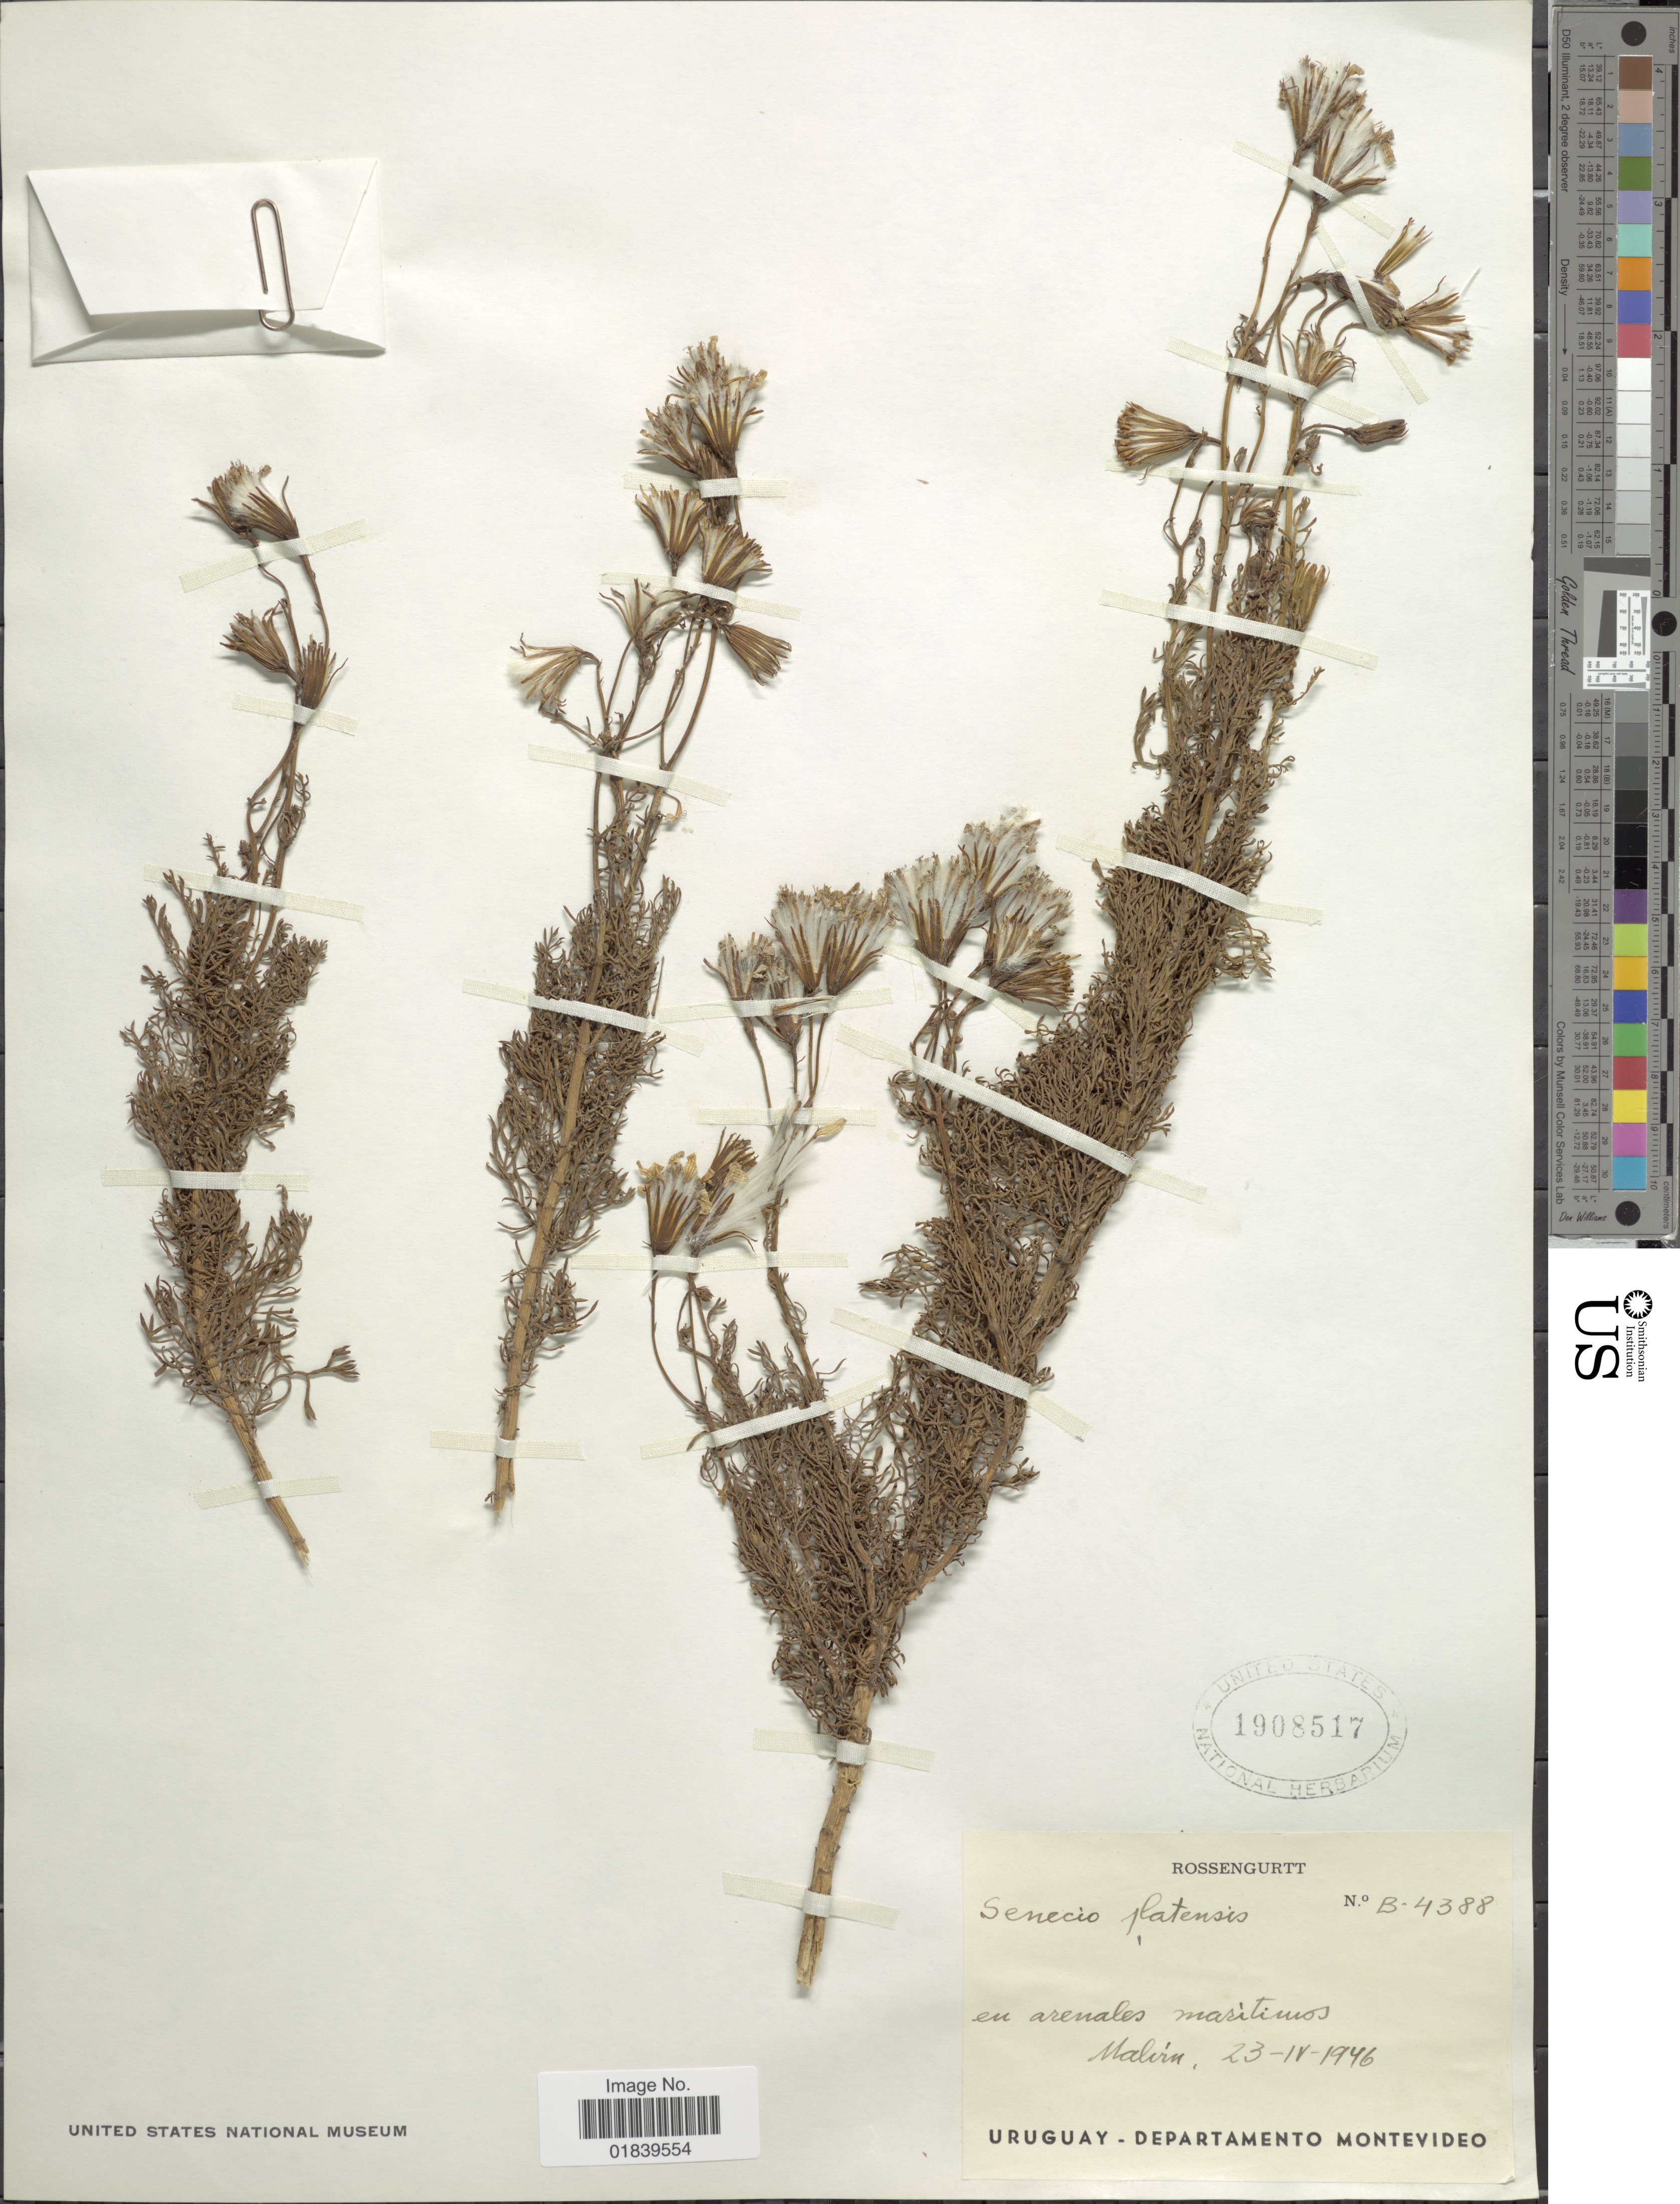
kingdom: Plantae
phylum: Tracheophyta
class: Magnoliopsida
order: Asterales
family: Asteraceae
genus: Senecio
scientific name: Senecio platensis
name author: Arechav.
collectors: Rosengurtt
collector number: B-4388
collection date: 1946-04-23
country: Uruguay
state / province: Montevideo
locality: En arenales maritimos, Malvin.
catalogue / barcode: US 1908517